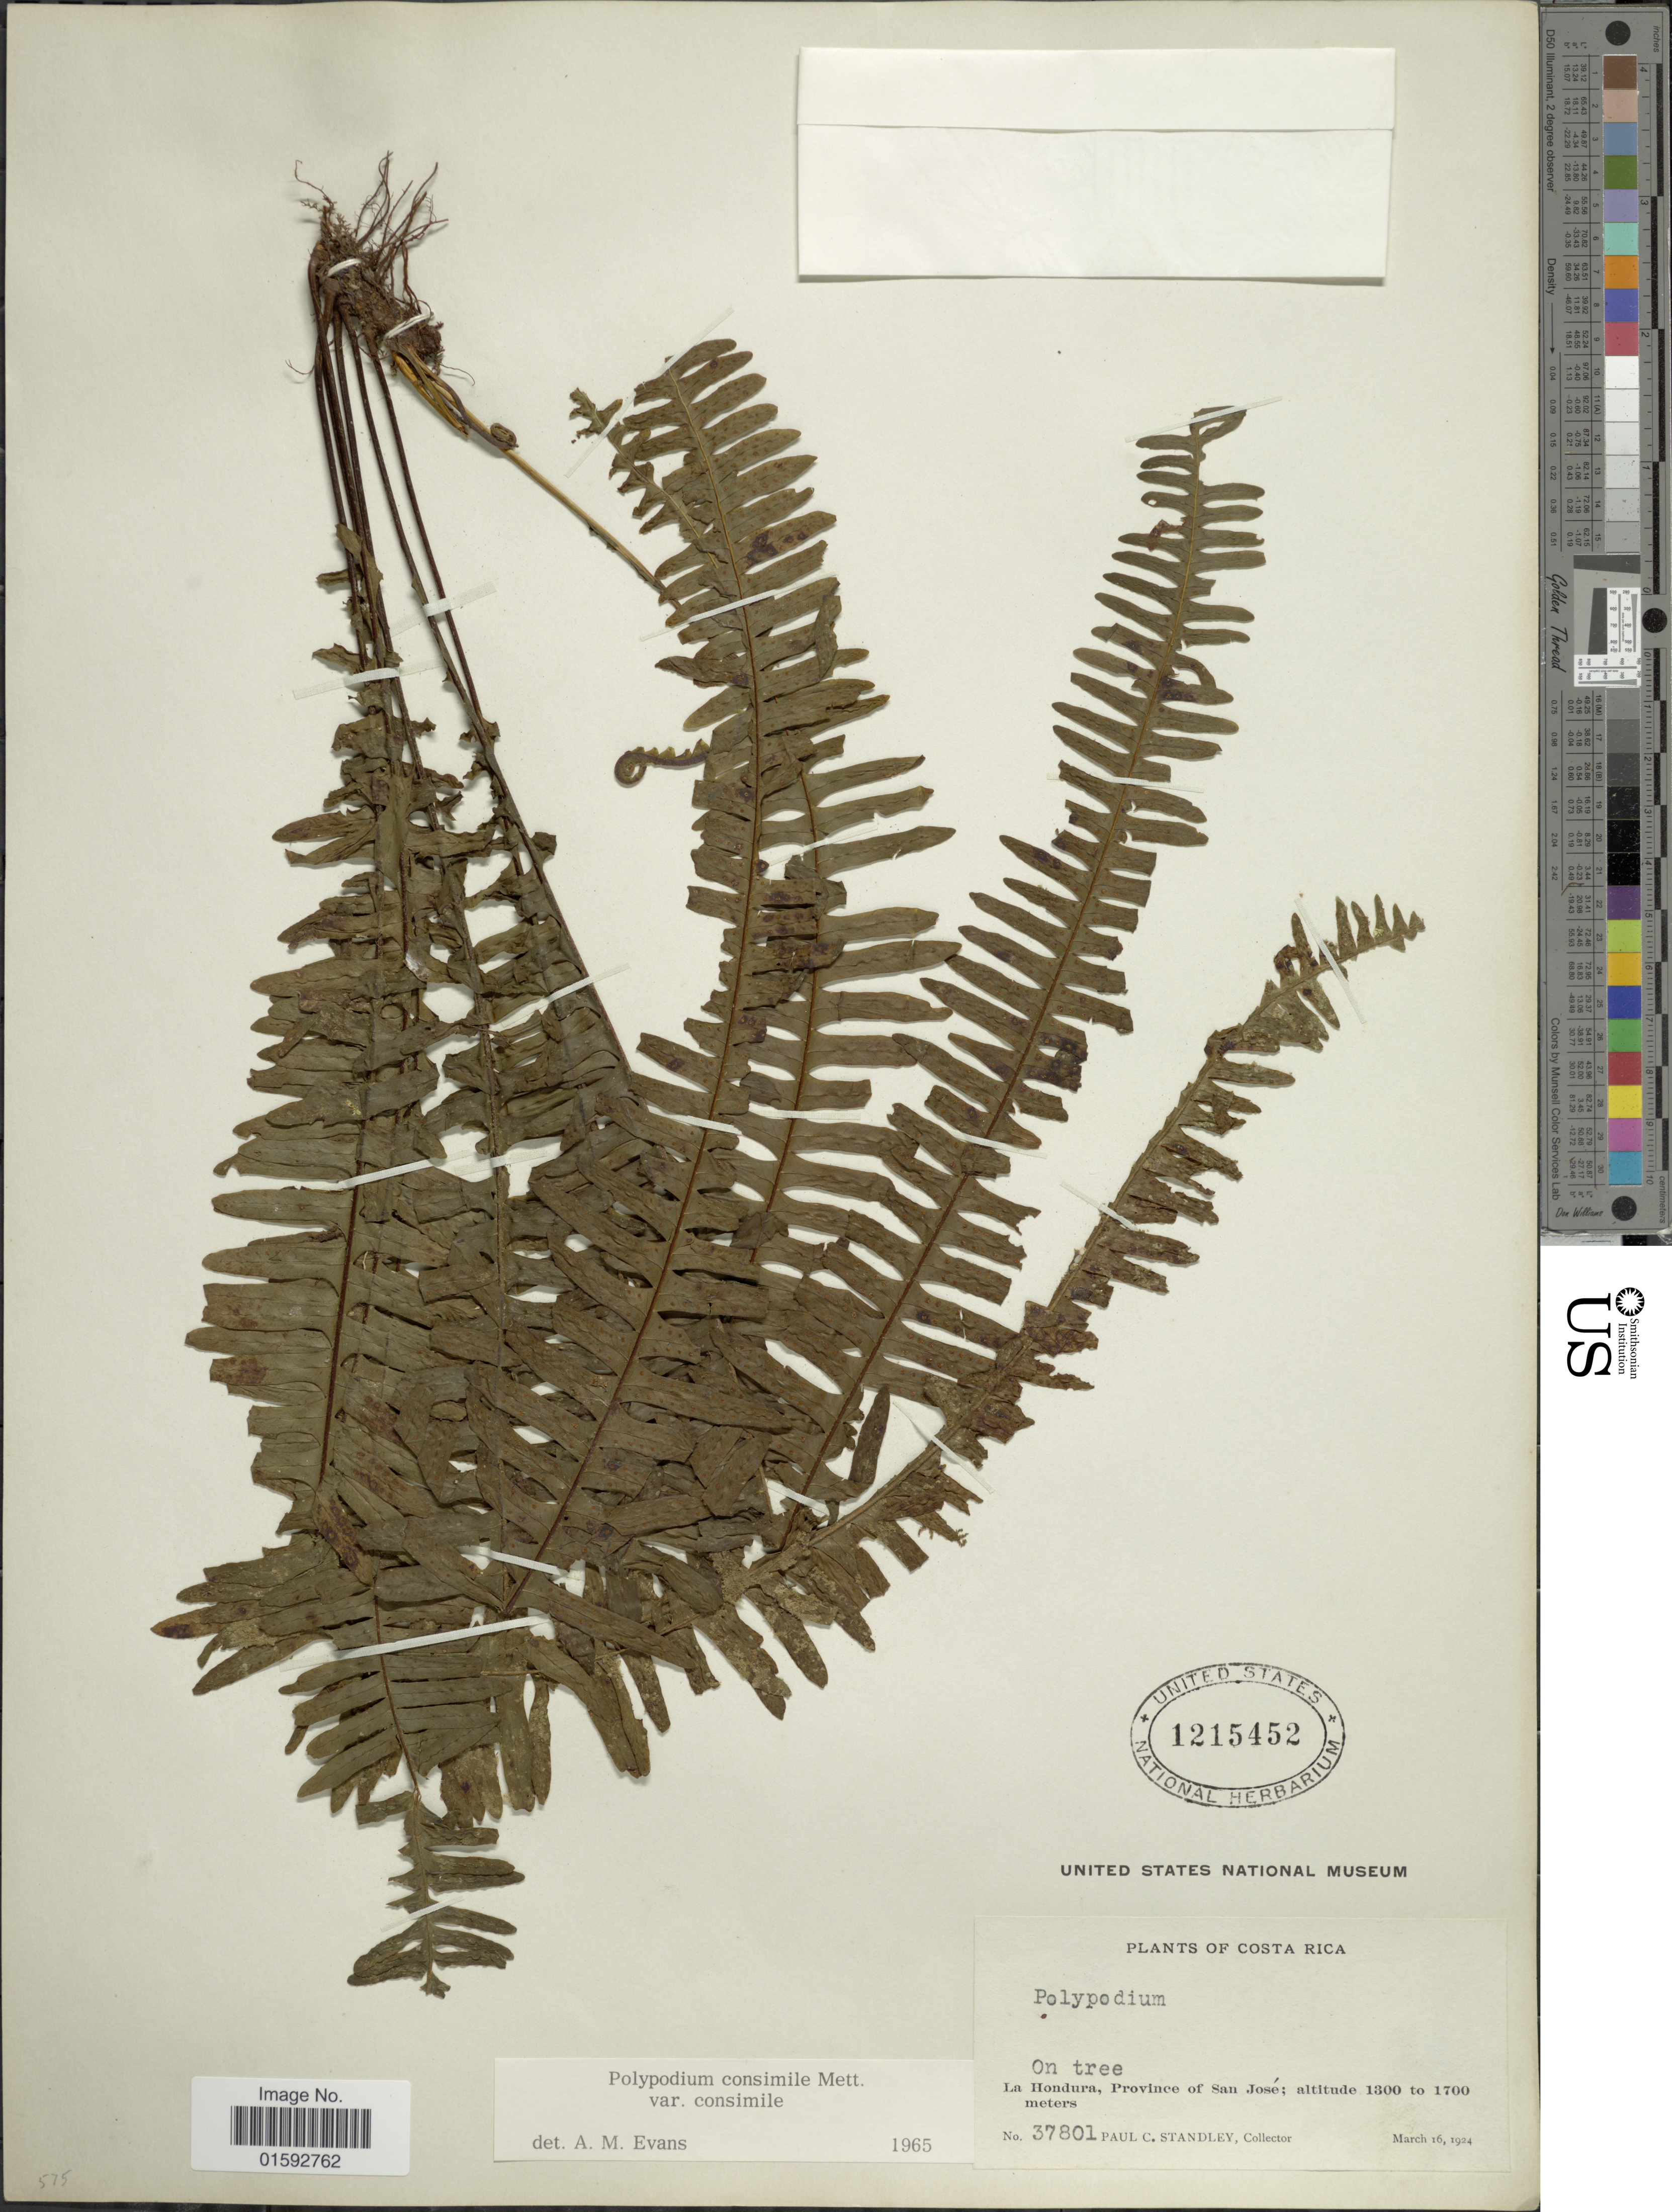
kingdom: Plantae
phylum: Tracheophyta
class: Polypodiopsida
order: Polypodiales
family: Polypodiaceae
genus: Pecluma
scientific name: Pecluma consimilis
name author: (Mett.) M.G. Price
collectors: P. C. Standley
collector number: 37801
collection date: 1924-03-16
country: Costa Rica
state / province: San José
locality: La Hondura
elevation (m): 1300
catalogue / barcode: US 1215452